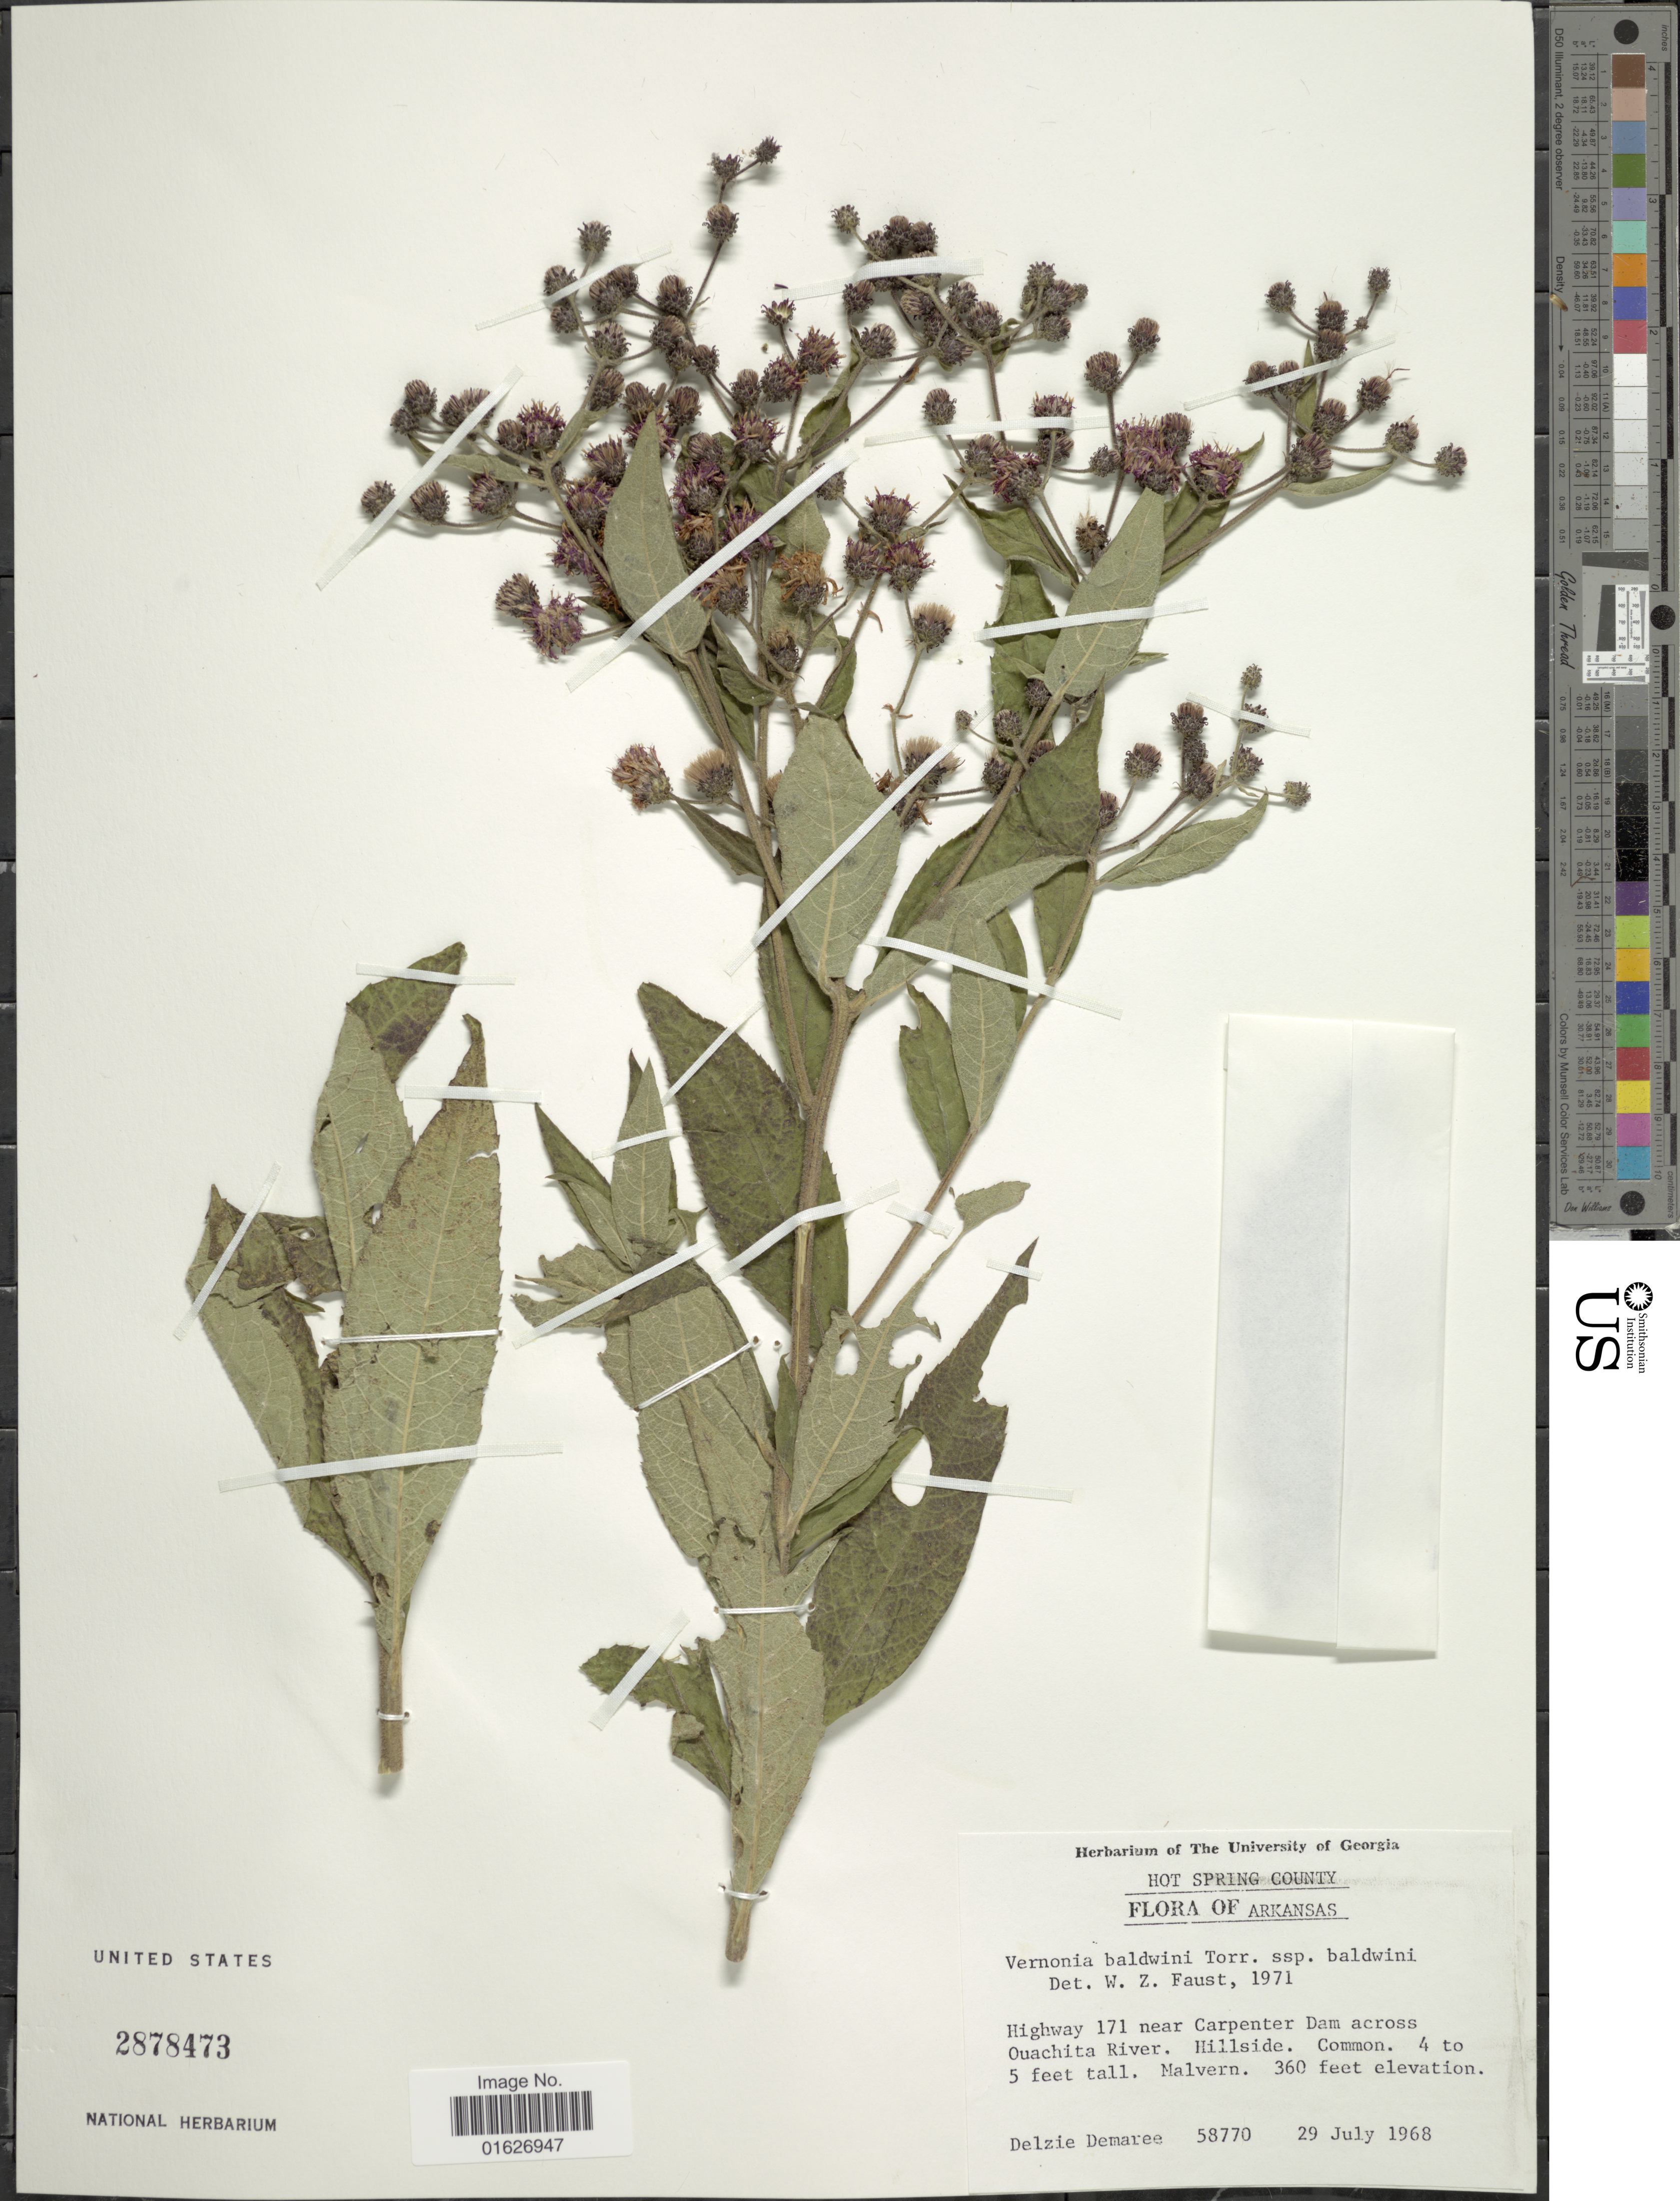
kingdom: Plantae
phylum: Tracheophyta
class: Magnoliopsida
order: Asterales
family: Asteraceae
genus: Vernonia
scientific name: Vernonia baldwinii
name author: Torr.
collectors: D. Demaree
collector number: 58770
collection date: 1968-07-29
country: United States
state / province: Arkansas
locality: Hot Spring County, Highway 171 near Carpenter Dam across Ouachita River, Hillside.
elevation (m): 110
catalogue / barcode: US 2878473